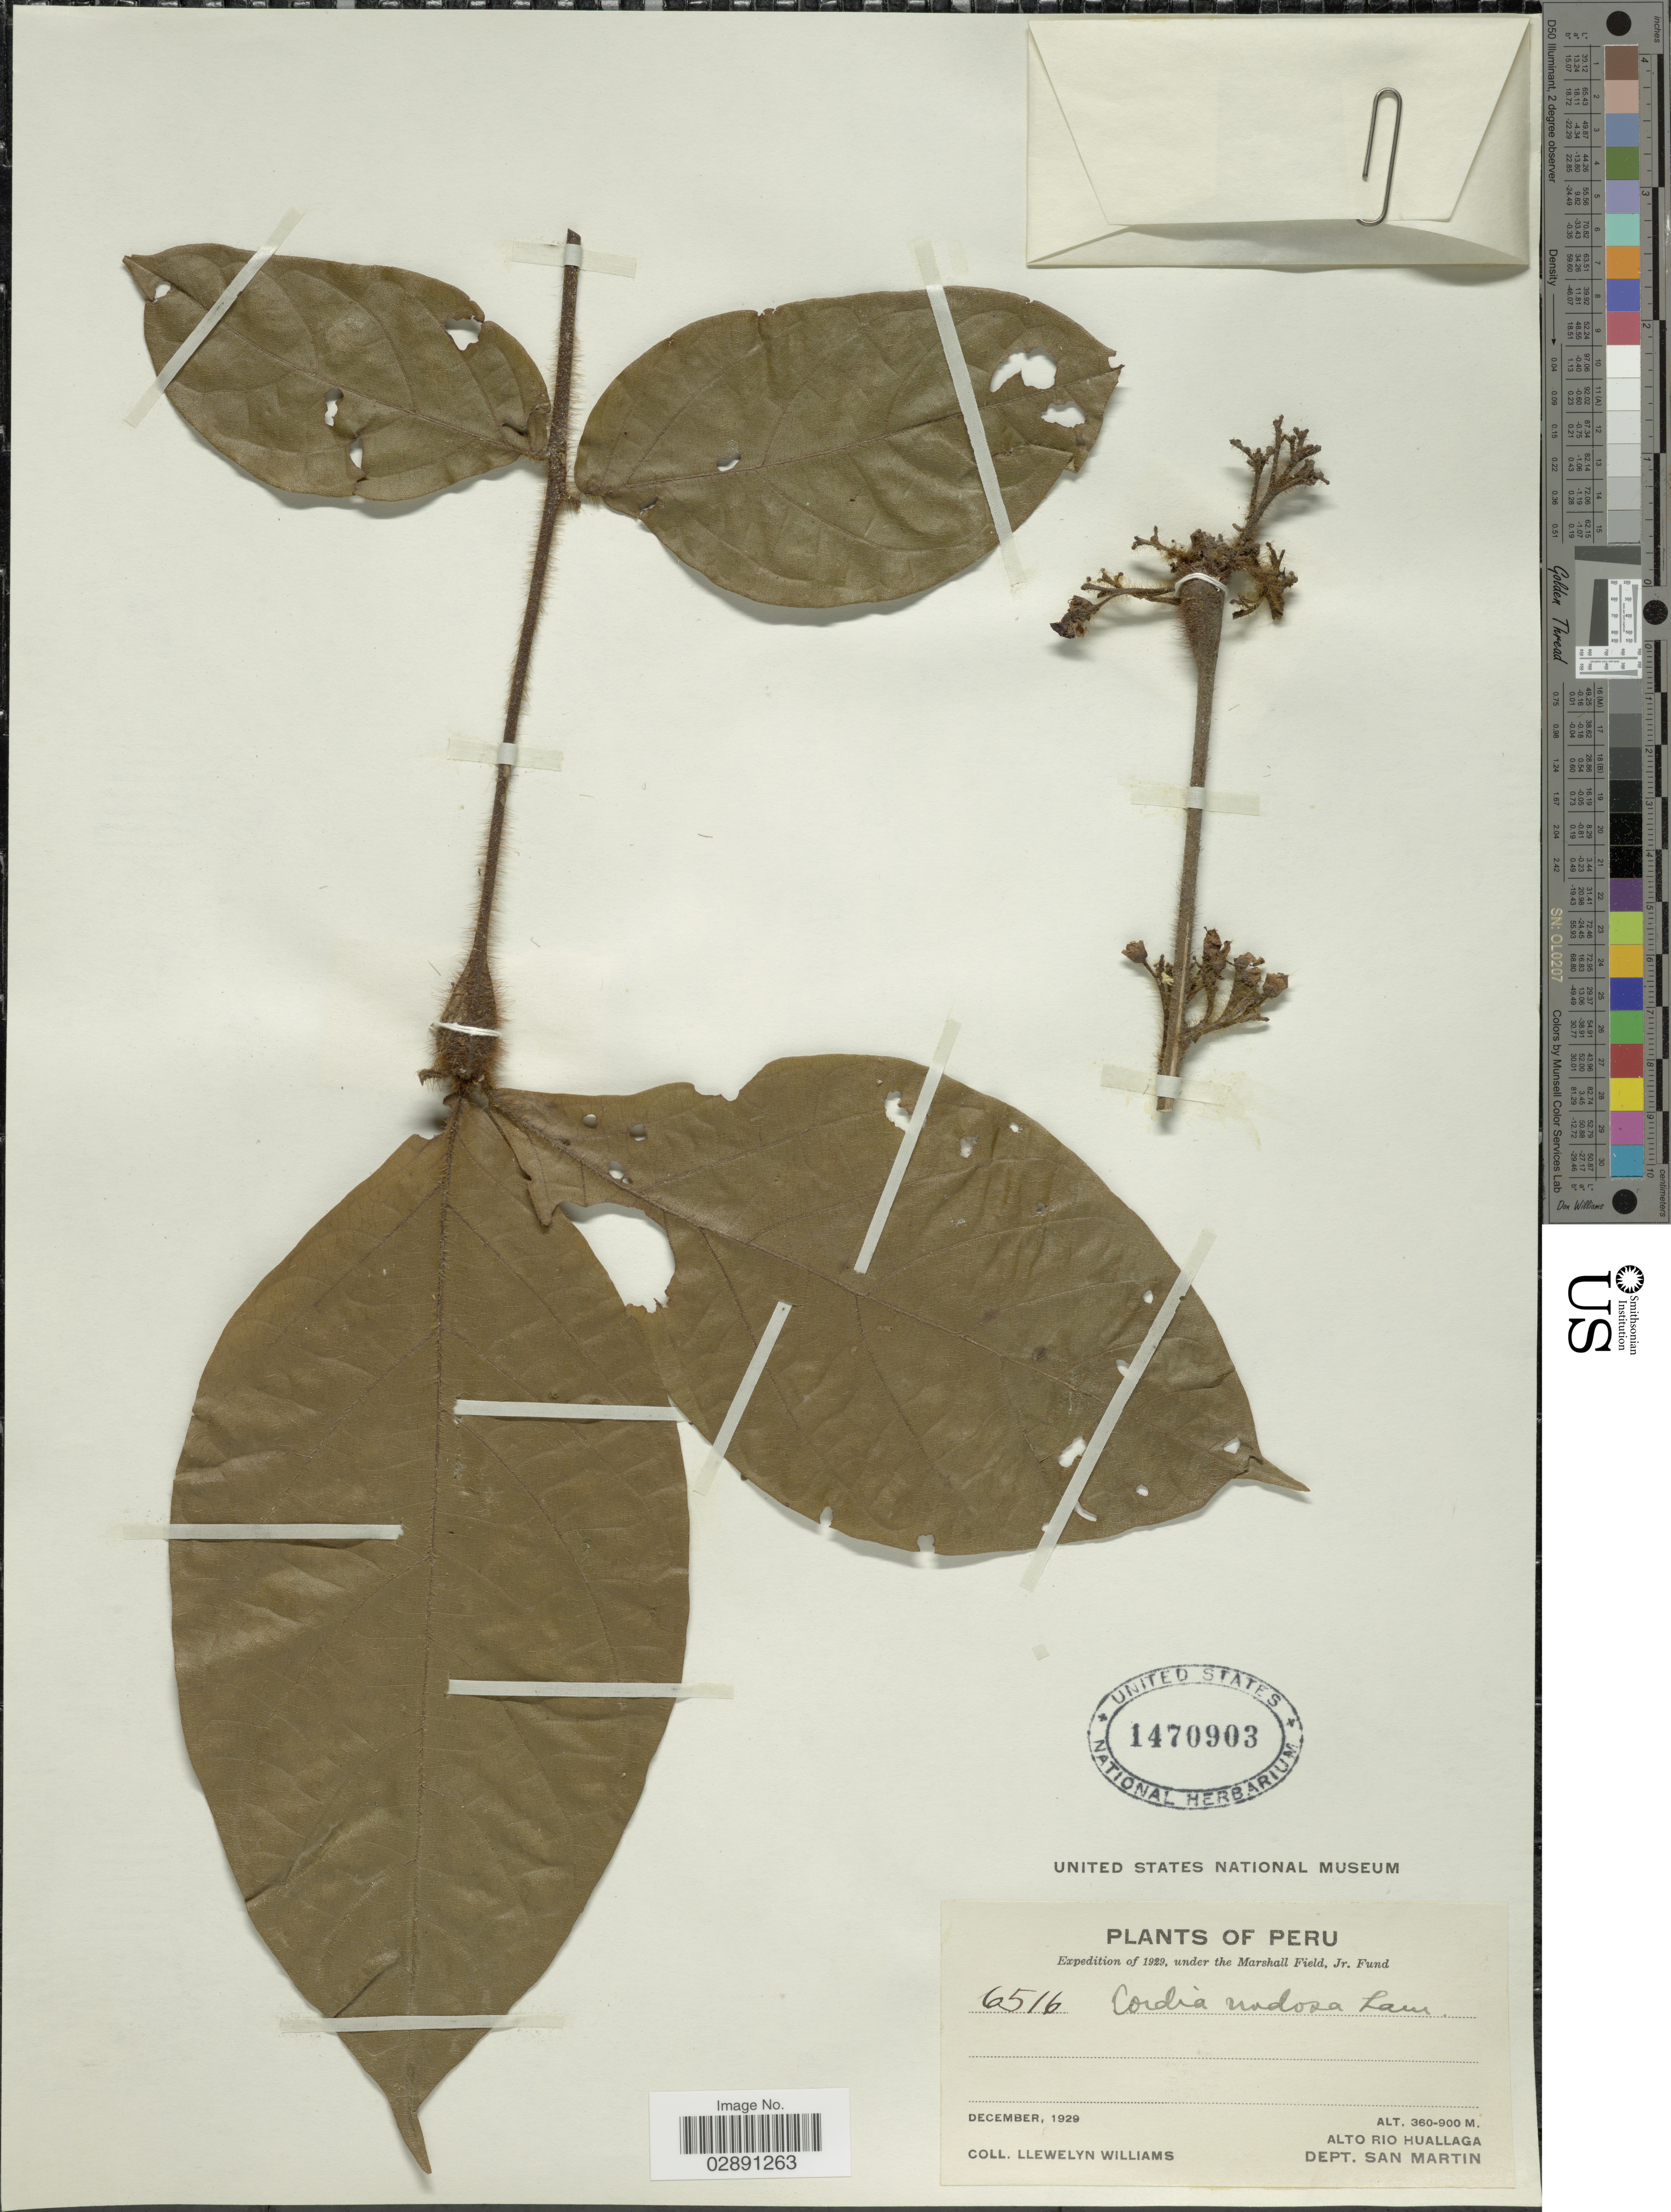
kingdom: Plantae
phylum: Tracheophyta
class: Magnoliopsida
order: Boraginales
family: Cordiaceae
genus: Cordia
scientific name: Cordia nodosa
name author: Lam.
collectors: Ll. Williams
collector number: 6516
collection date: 1929-12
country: Peru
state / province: San Martín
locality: Alto Rio Huallaga. Dept. San Martin.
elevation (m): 360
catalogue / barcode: US 1470903